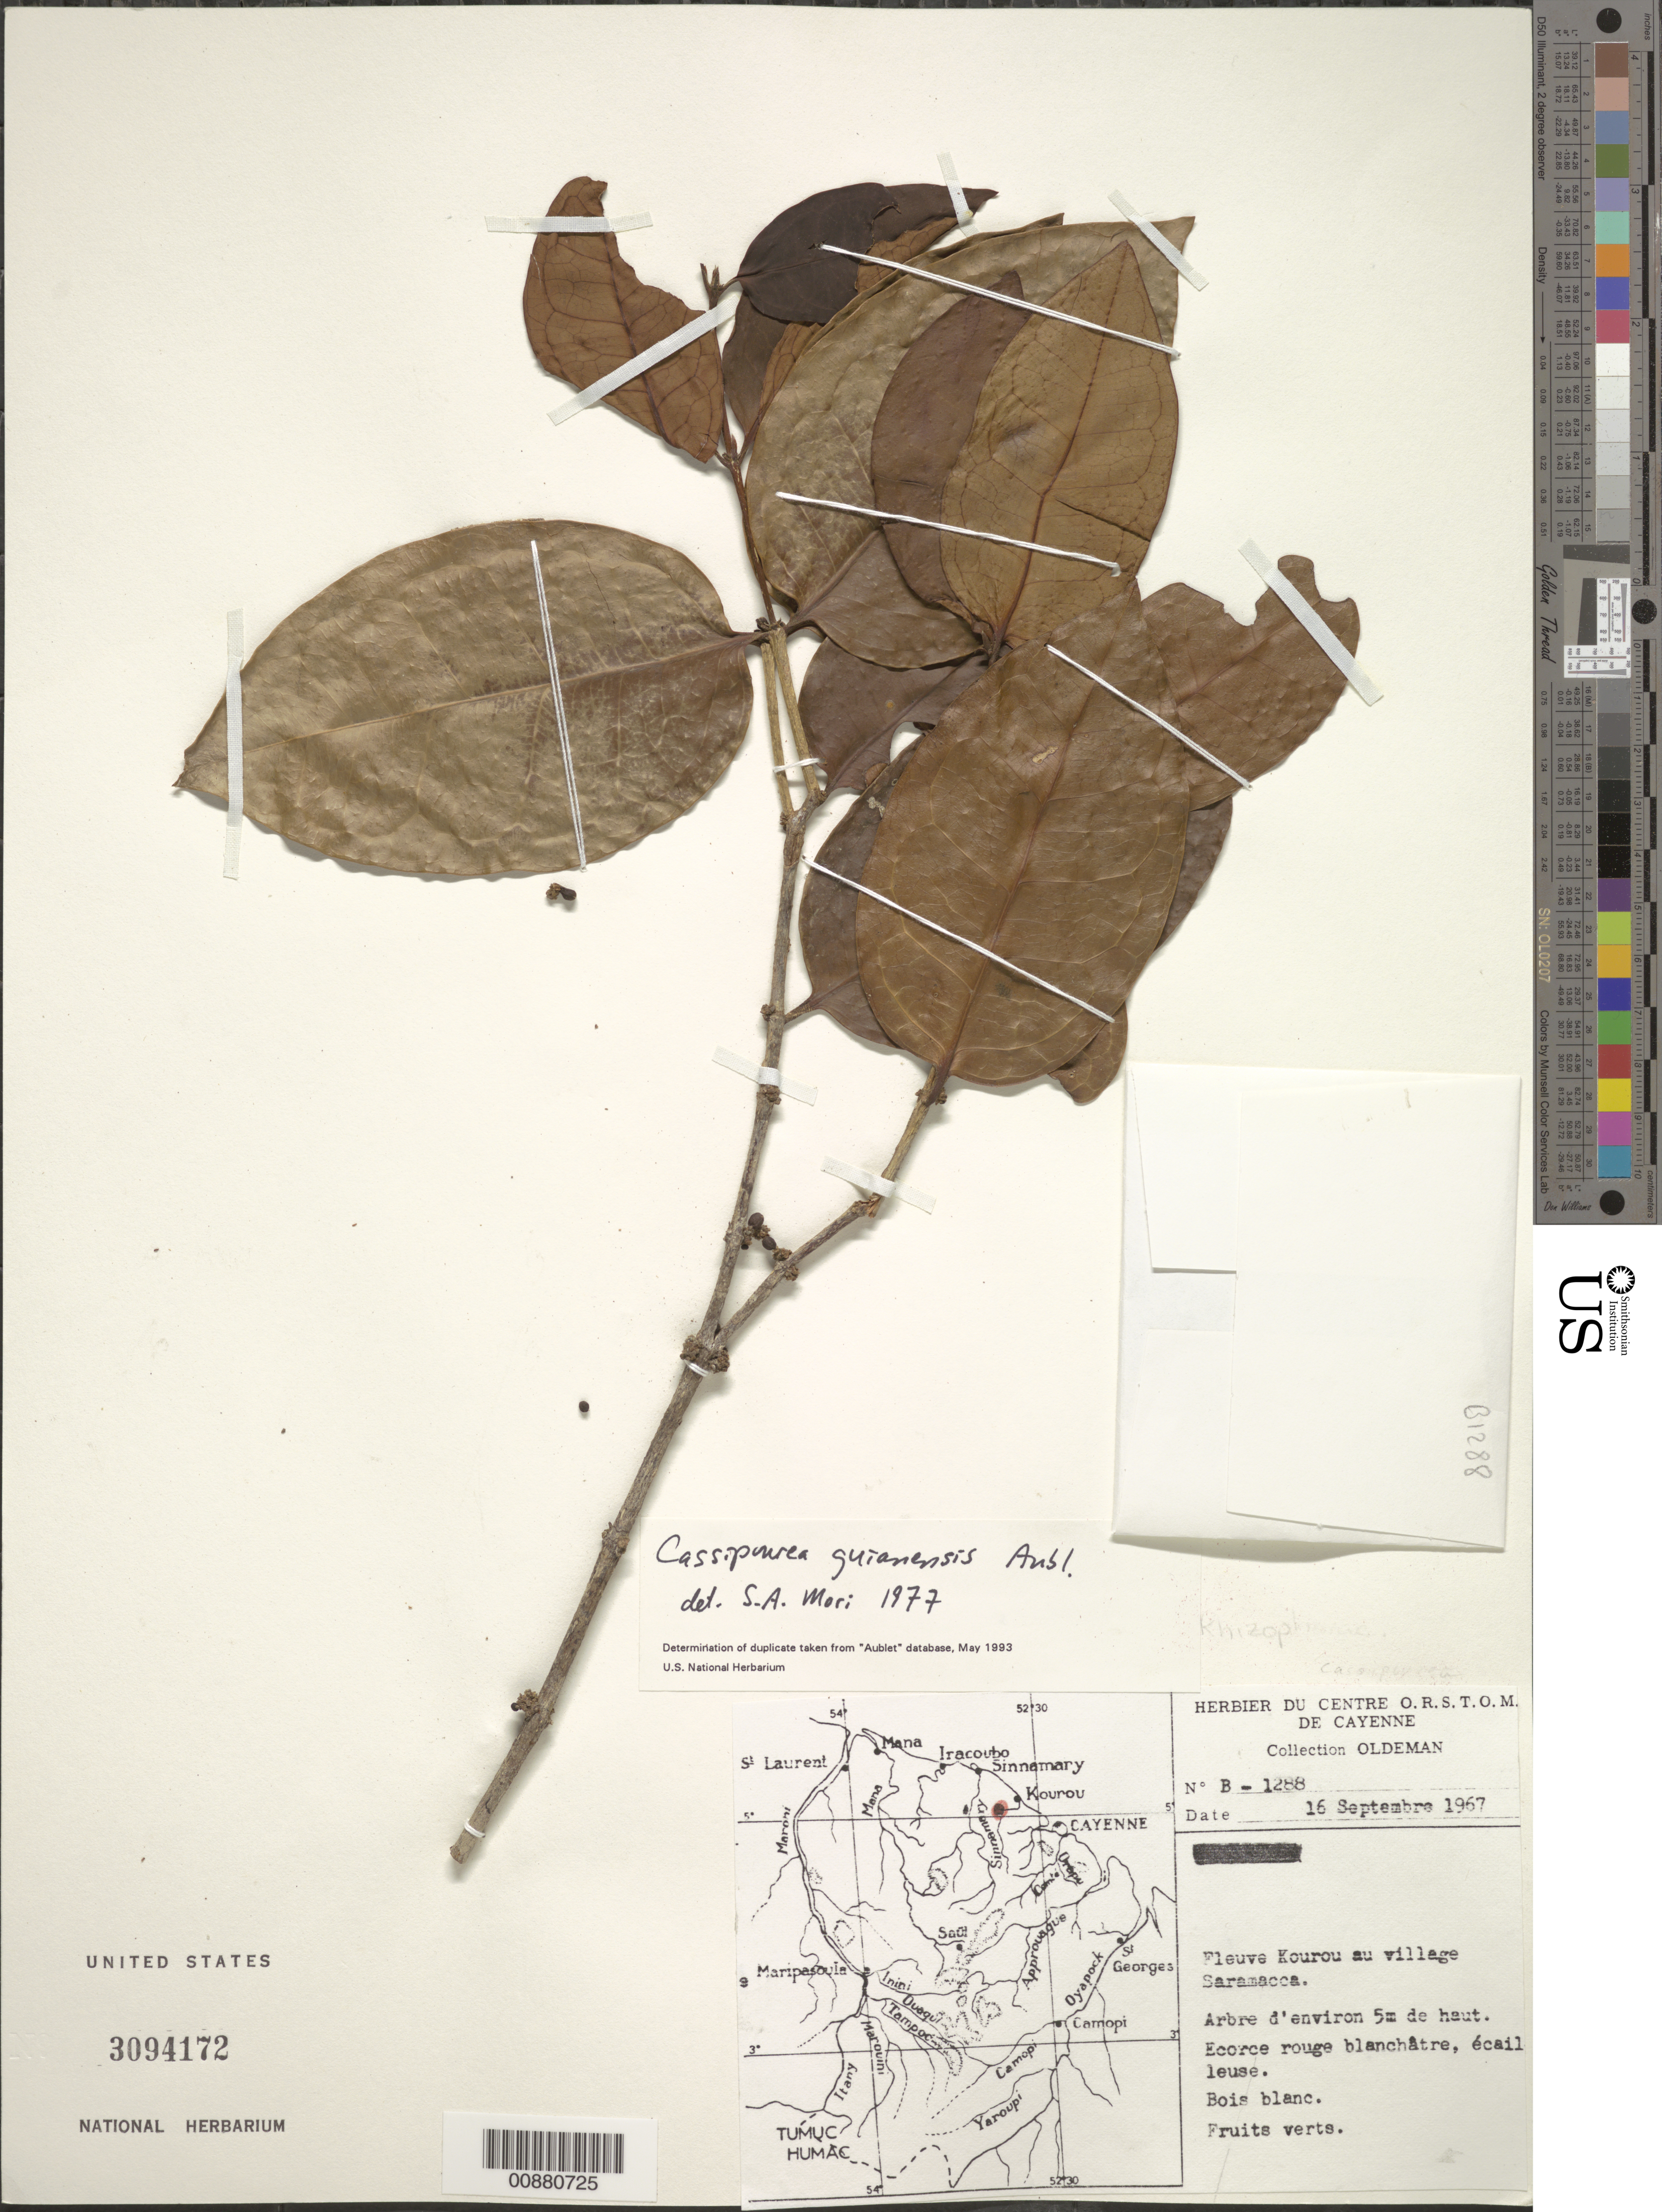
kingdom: Plantae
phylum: Tracheophyta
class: Magnoliopsida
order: Malpighiales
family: Rhizophoraceae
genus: Cassipourea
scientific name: Cassipourea guianensis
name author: Aubl.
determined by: Mori, Scott A.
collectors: R. Oldeman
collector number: B 1288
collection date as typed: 16-Sep-67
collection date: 1967-09-16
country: French Guiana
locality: Fleuve Kourou au village Saramacca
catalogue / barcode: US 3094172